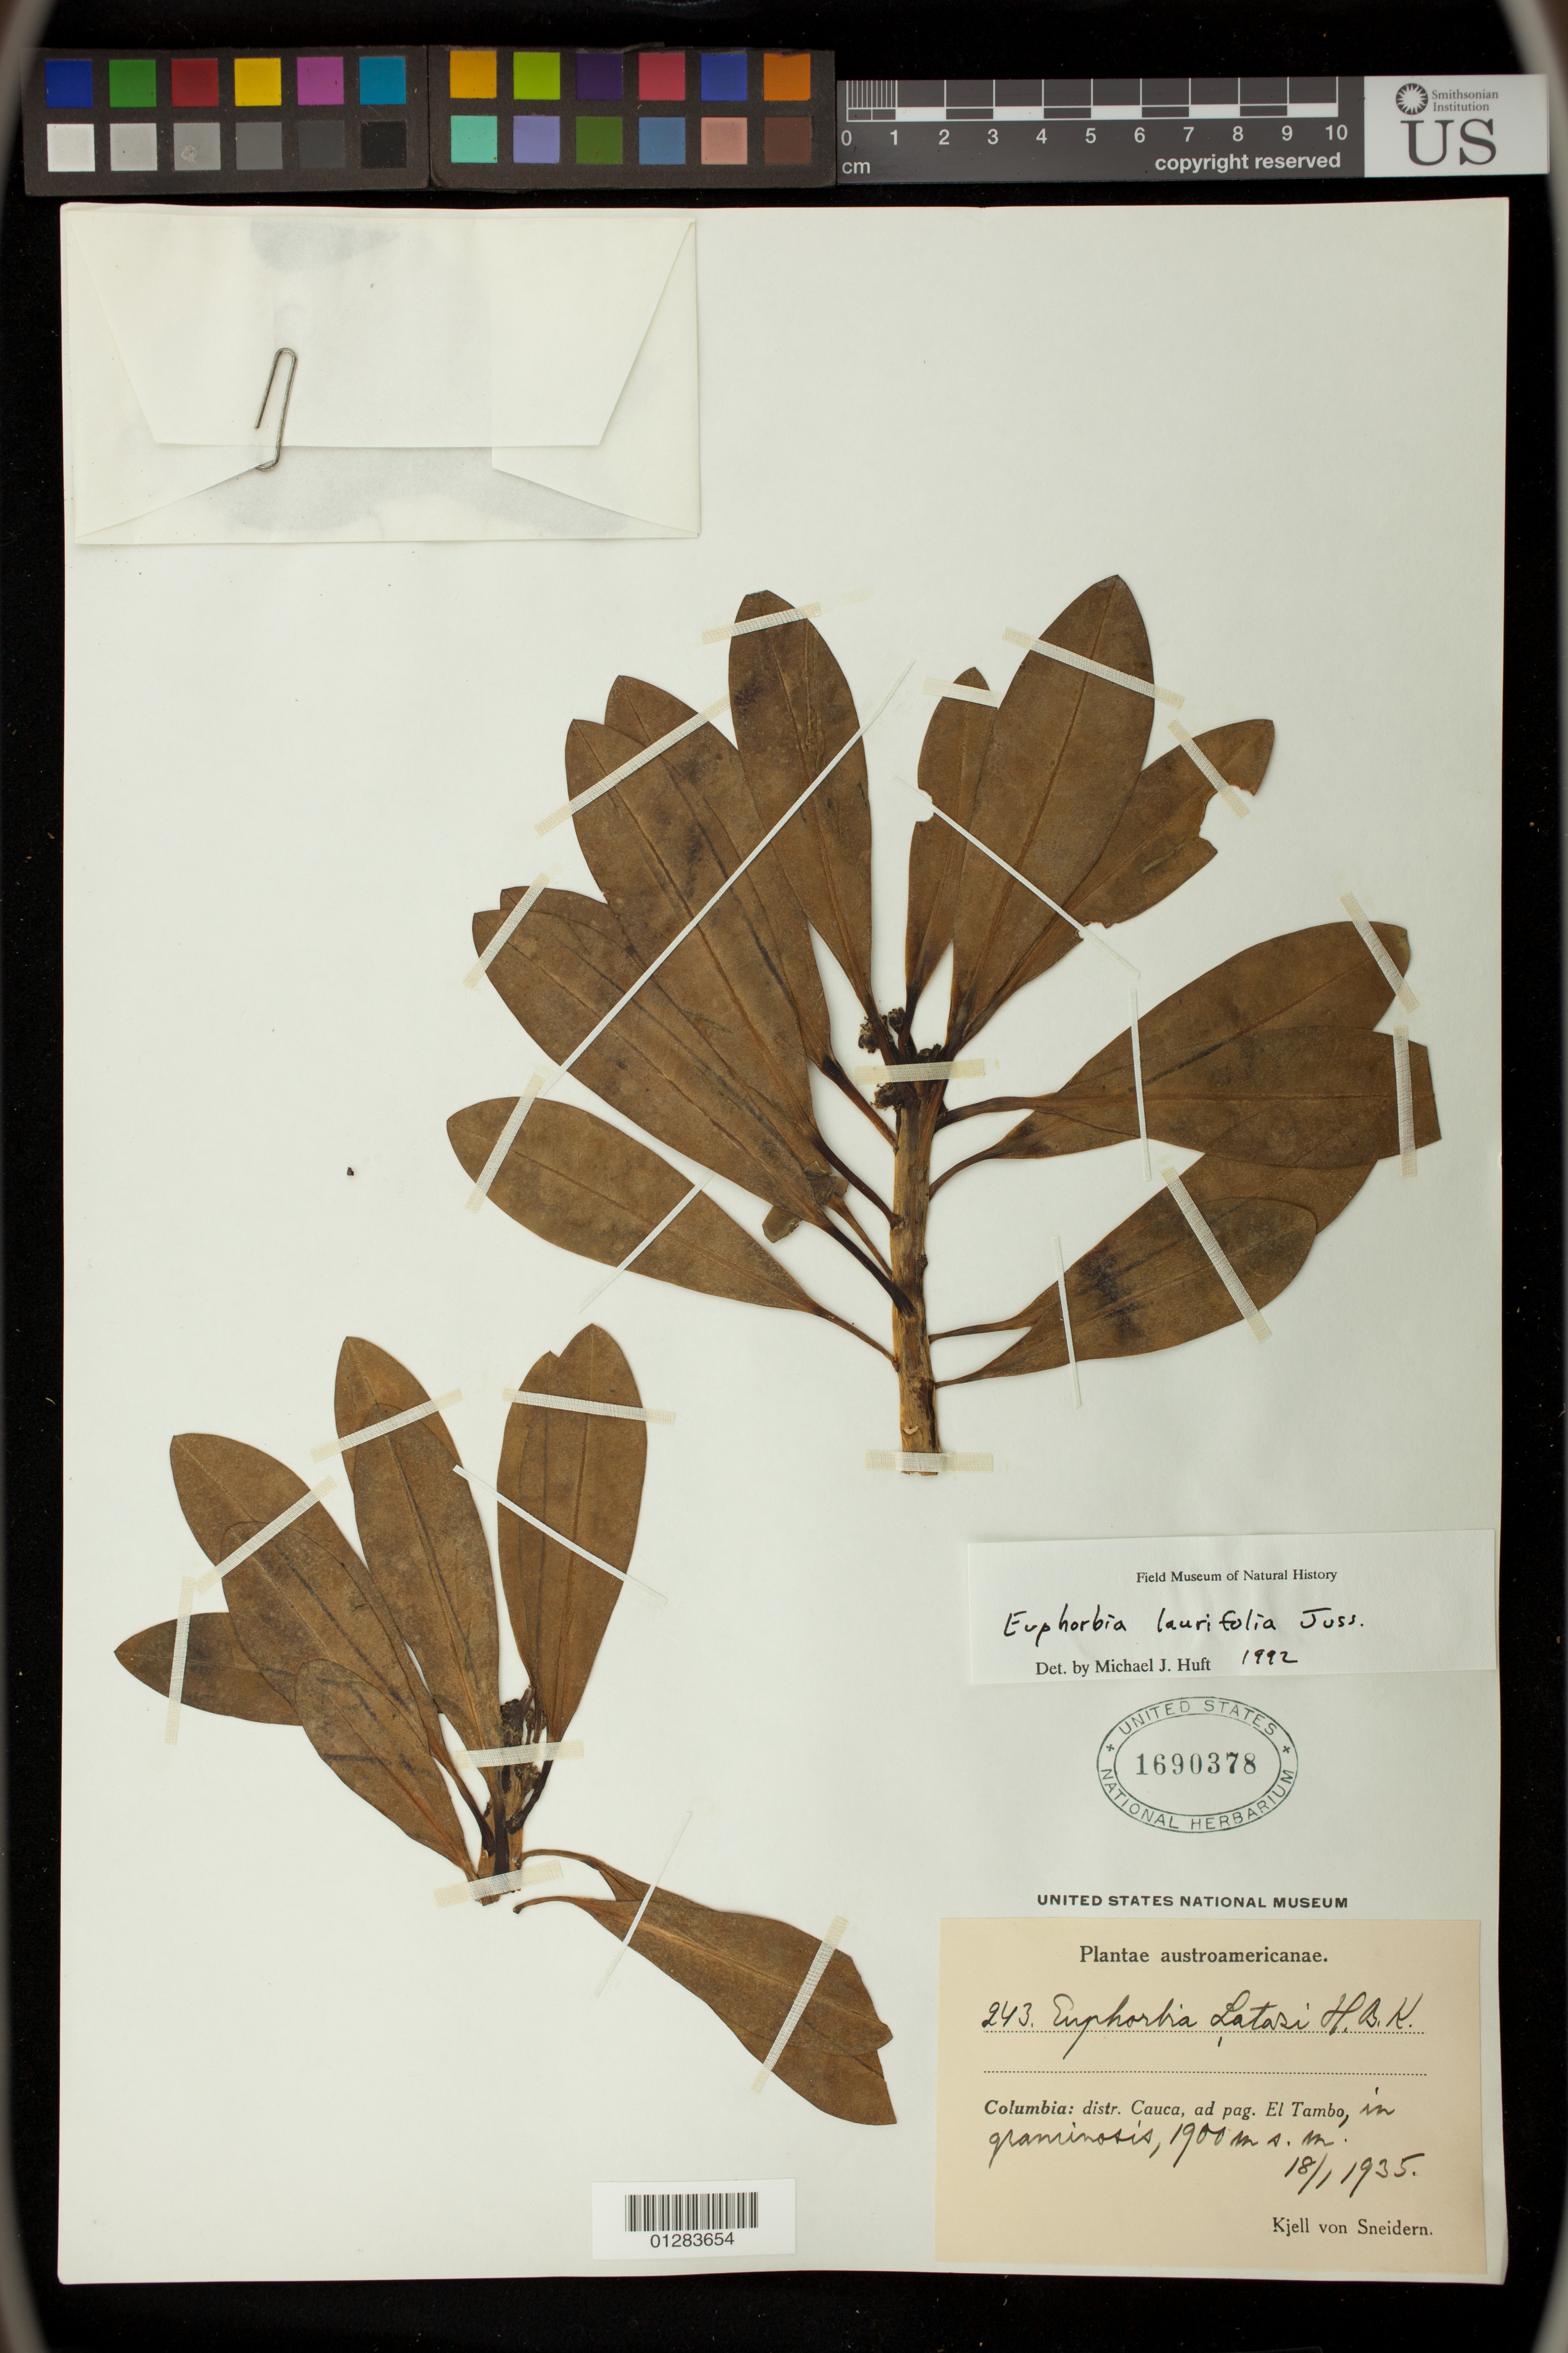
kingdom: Plantae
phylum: Tracheophyta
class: Magnoliopsida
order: Malpighiales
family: Euphorbiaceae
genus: Euphorbia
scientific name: Euphorbia laurifolia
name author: Juss. ex Lam.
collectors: K. von Sneidern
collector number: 243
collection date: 1935-01-18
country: Colombia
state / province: Cauca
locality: El Tambo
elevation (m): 1900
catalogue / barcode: US 1690378